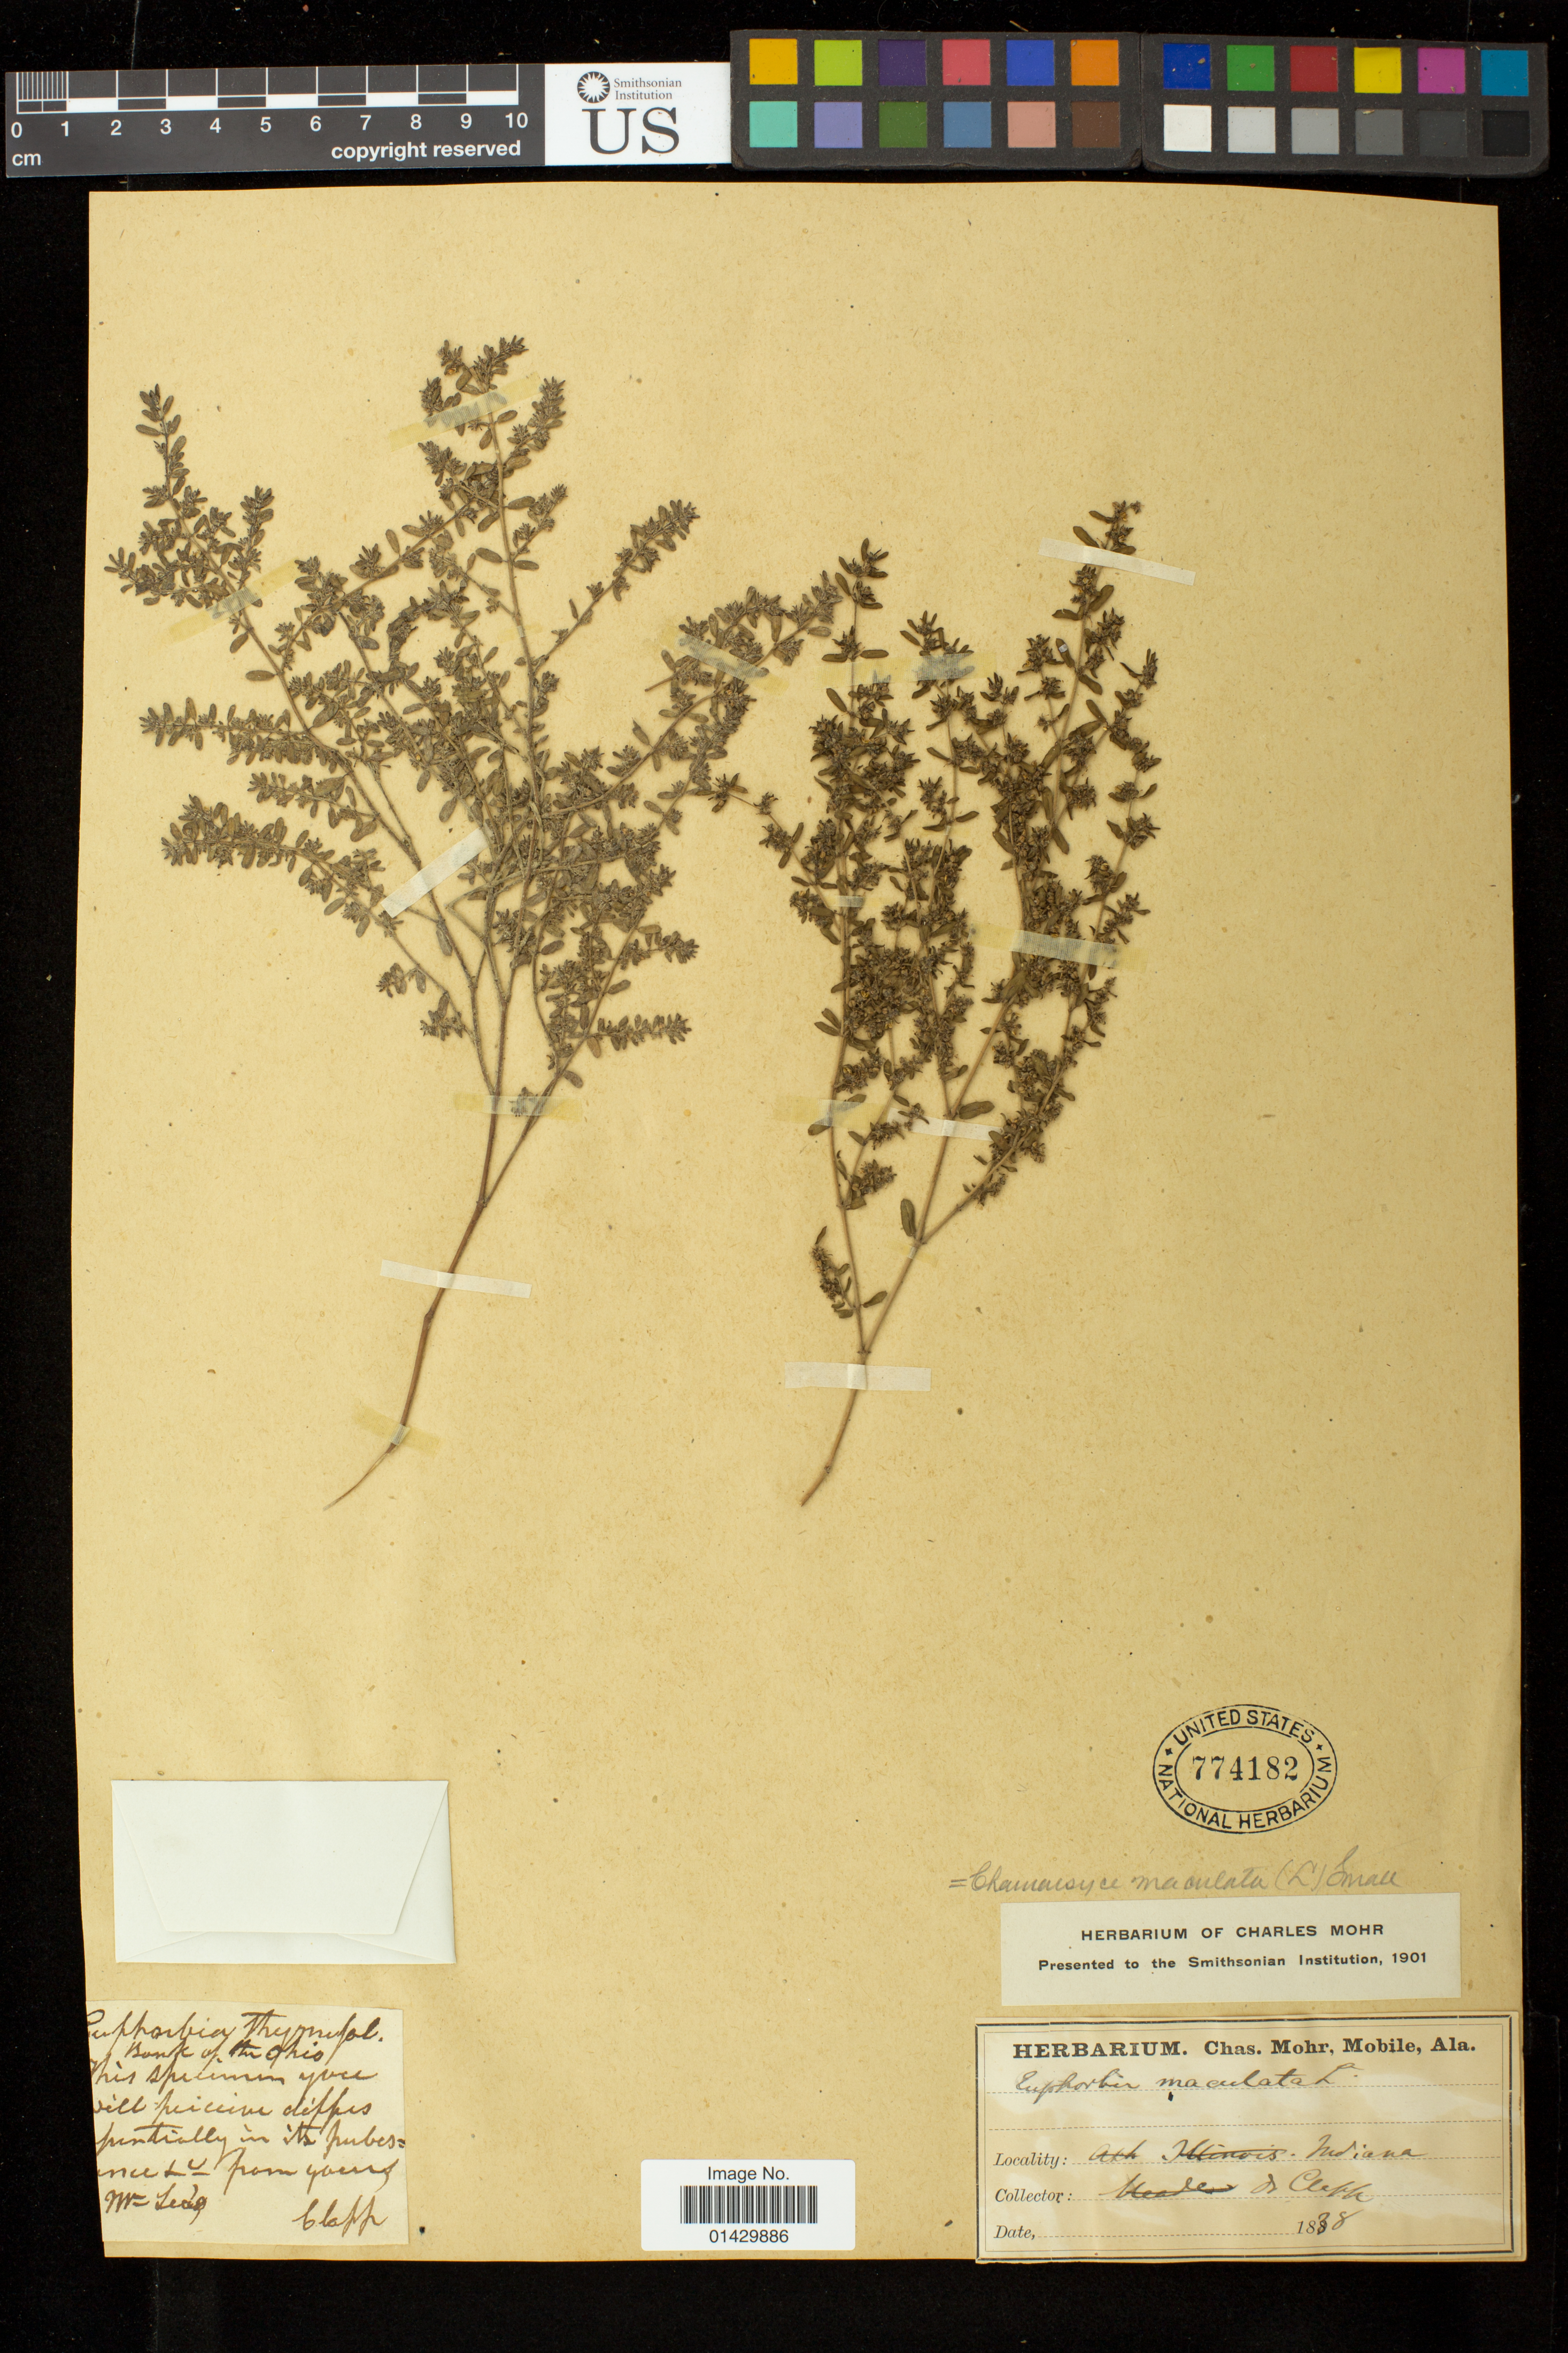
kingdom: Plantae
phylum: Tracheophyta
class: Magnoliopsida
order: Malpighiales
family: Euphorbiaceae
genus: Euphorbia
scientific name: Euphorbia maculata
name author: L.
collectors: Clapp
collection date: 1838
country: United States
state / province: Indiana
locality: Bank of the Ohio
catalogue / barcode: US 774182